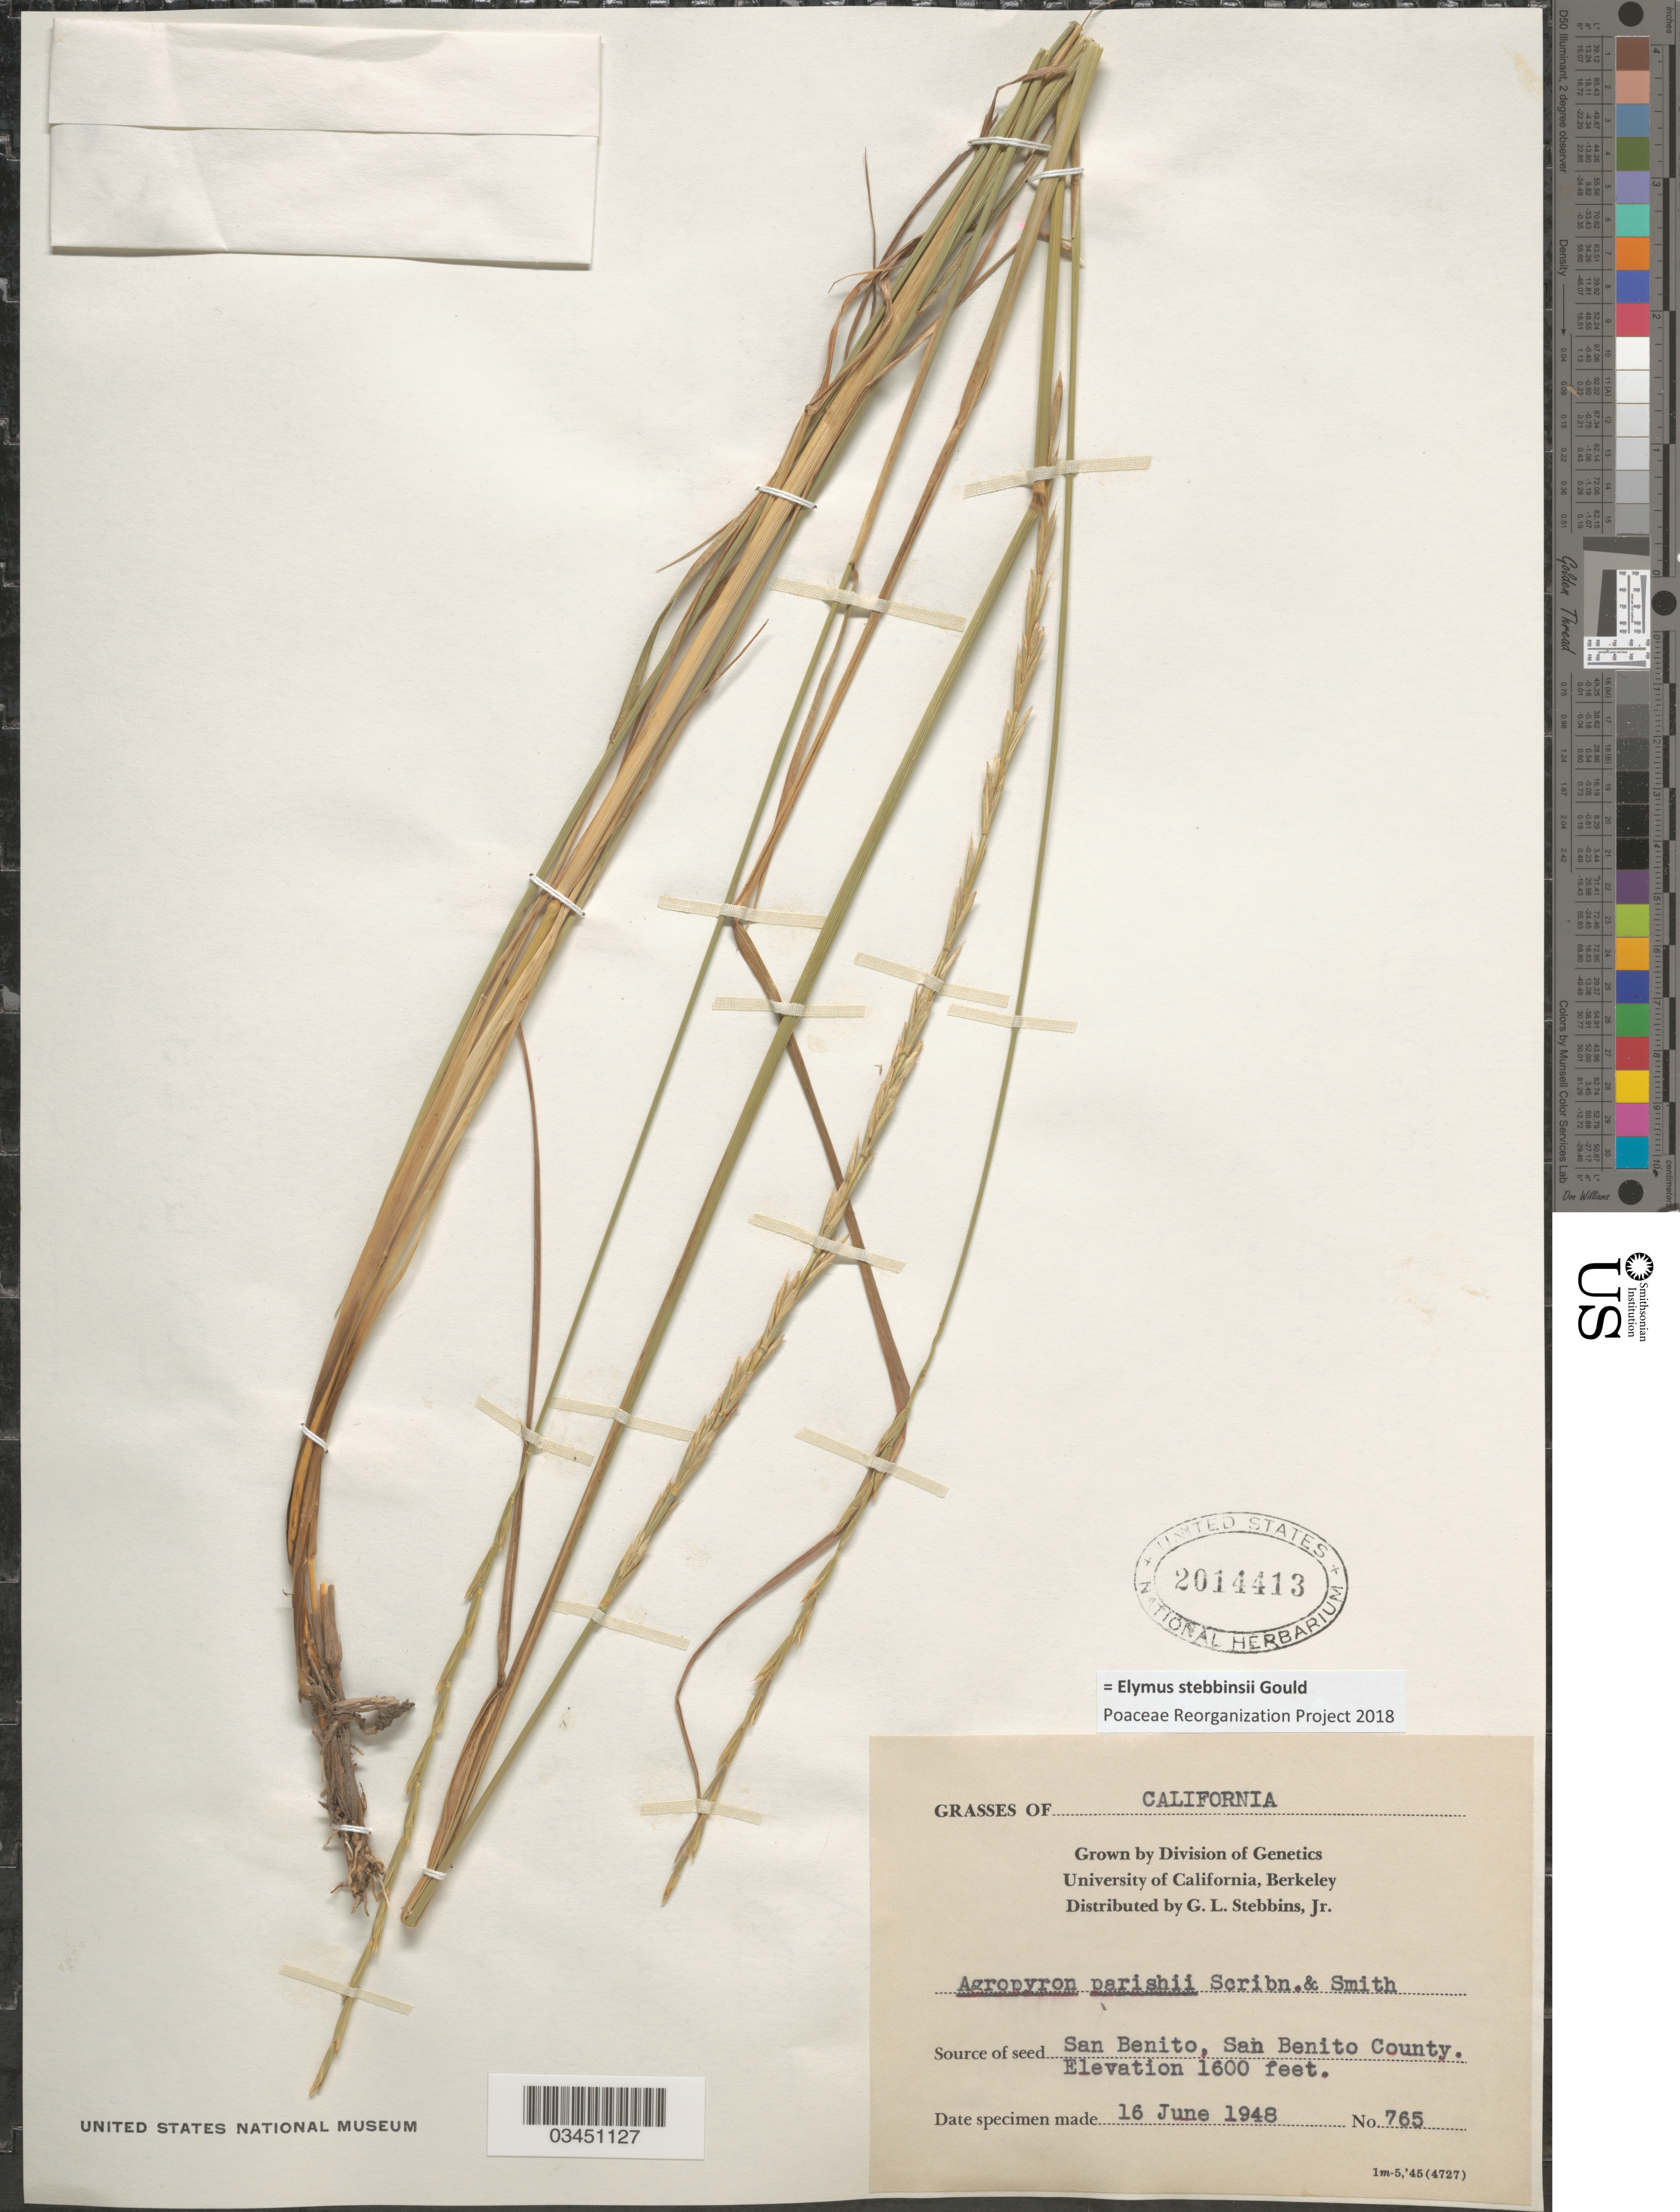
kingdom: Plantae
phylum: Tracheophyta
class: Liliopsida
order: Poales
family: Poaceae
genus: Elymus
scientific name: Elymus stebbinsii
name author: Gould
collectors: G. L. Stebbins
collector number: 765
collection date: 1948-06-16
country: United States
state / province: California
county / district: Alameda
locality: University of California, Berkeley.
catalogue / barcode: US 2014413